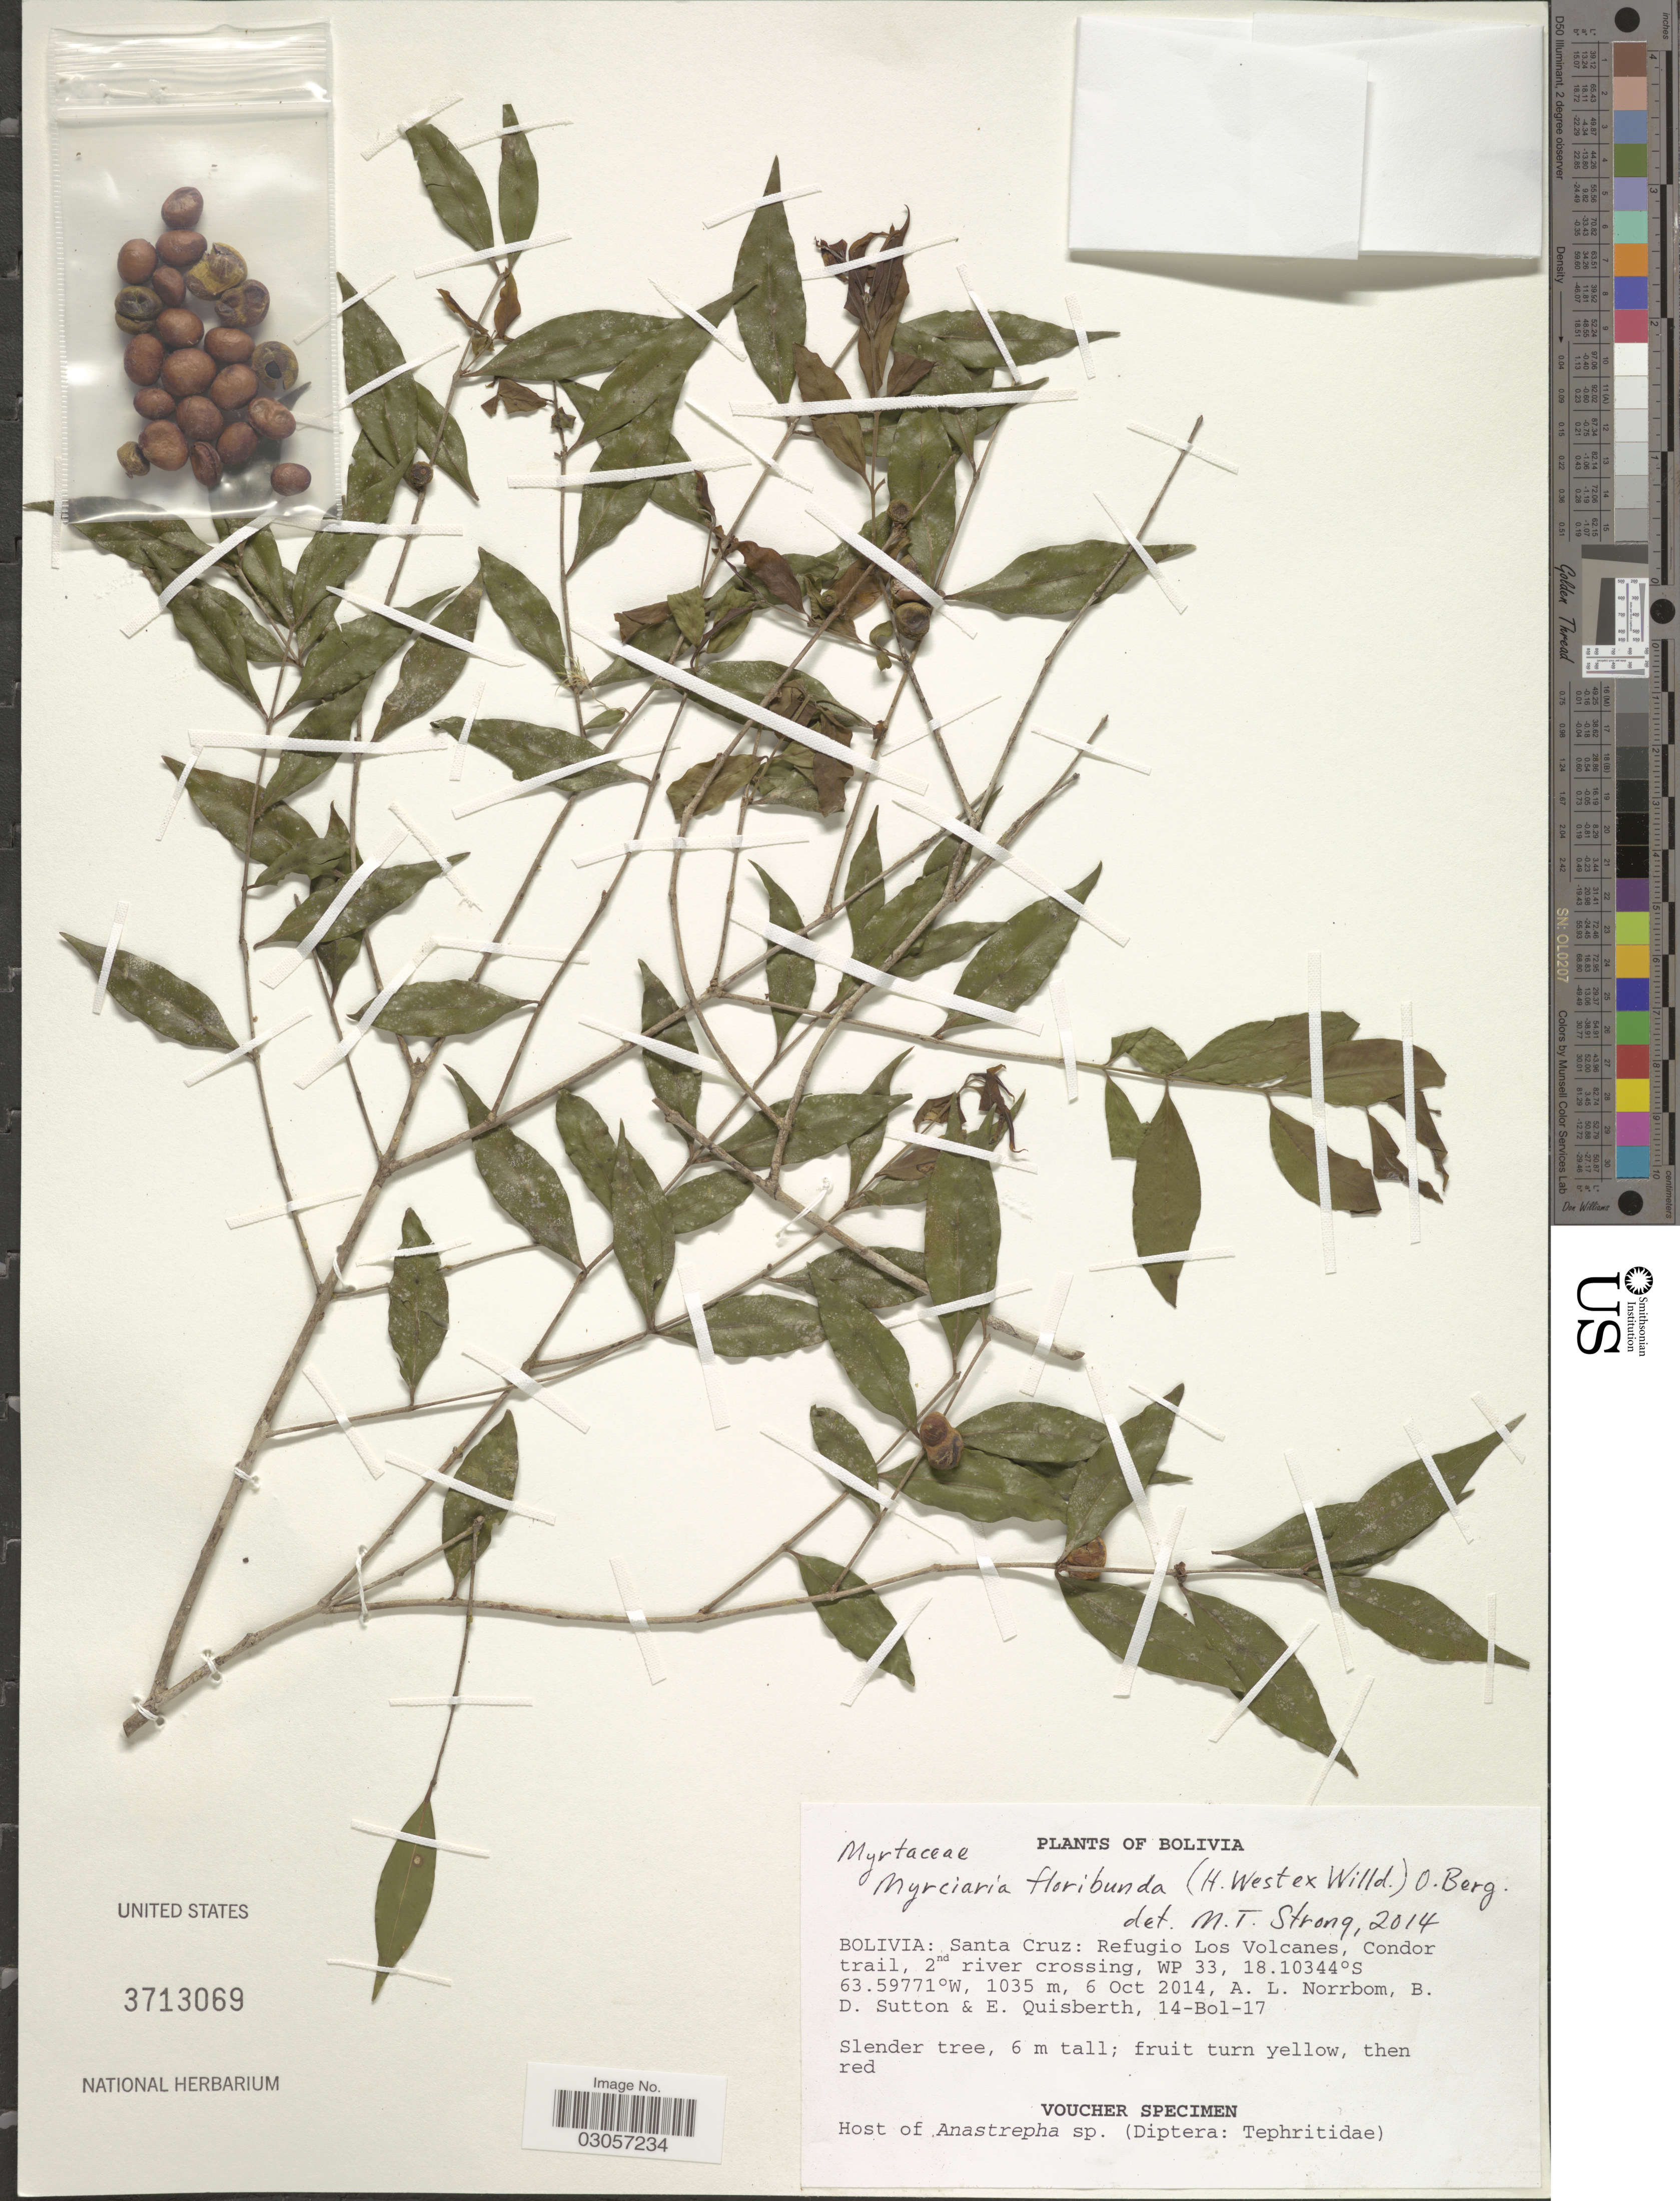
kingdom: Plantae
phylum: Tracheophyta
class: Magnoliopsida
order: Myrtales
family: Myrtaceae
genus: Myrciaria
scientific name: Myrciaria floribunda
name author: (H. West ex Willd.) O. Berg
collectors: A. L. Norrbom, B. Sutton & E. Quisberth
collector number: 14-Bol-17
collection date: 2014-10-06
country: Bolivia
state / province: Santa Cruz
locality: Refugio Los Volcanes, Condor trail, 2nd river crossing, WP 33.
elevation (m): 1035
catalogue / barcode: US 3713069